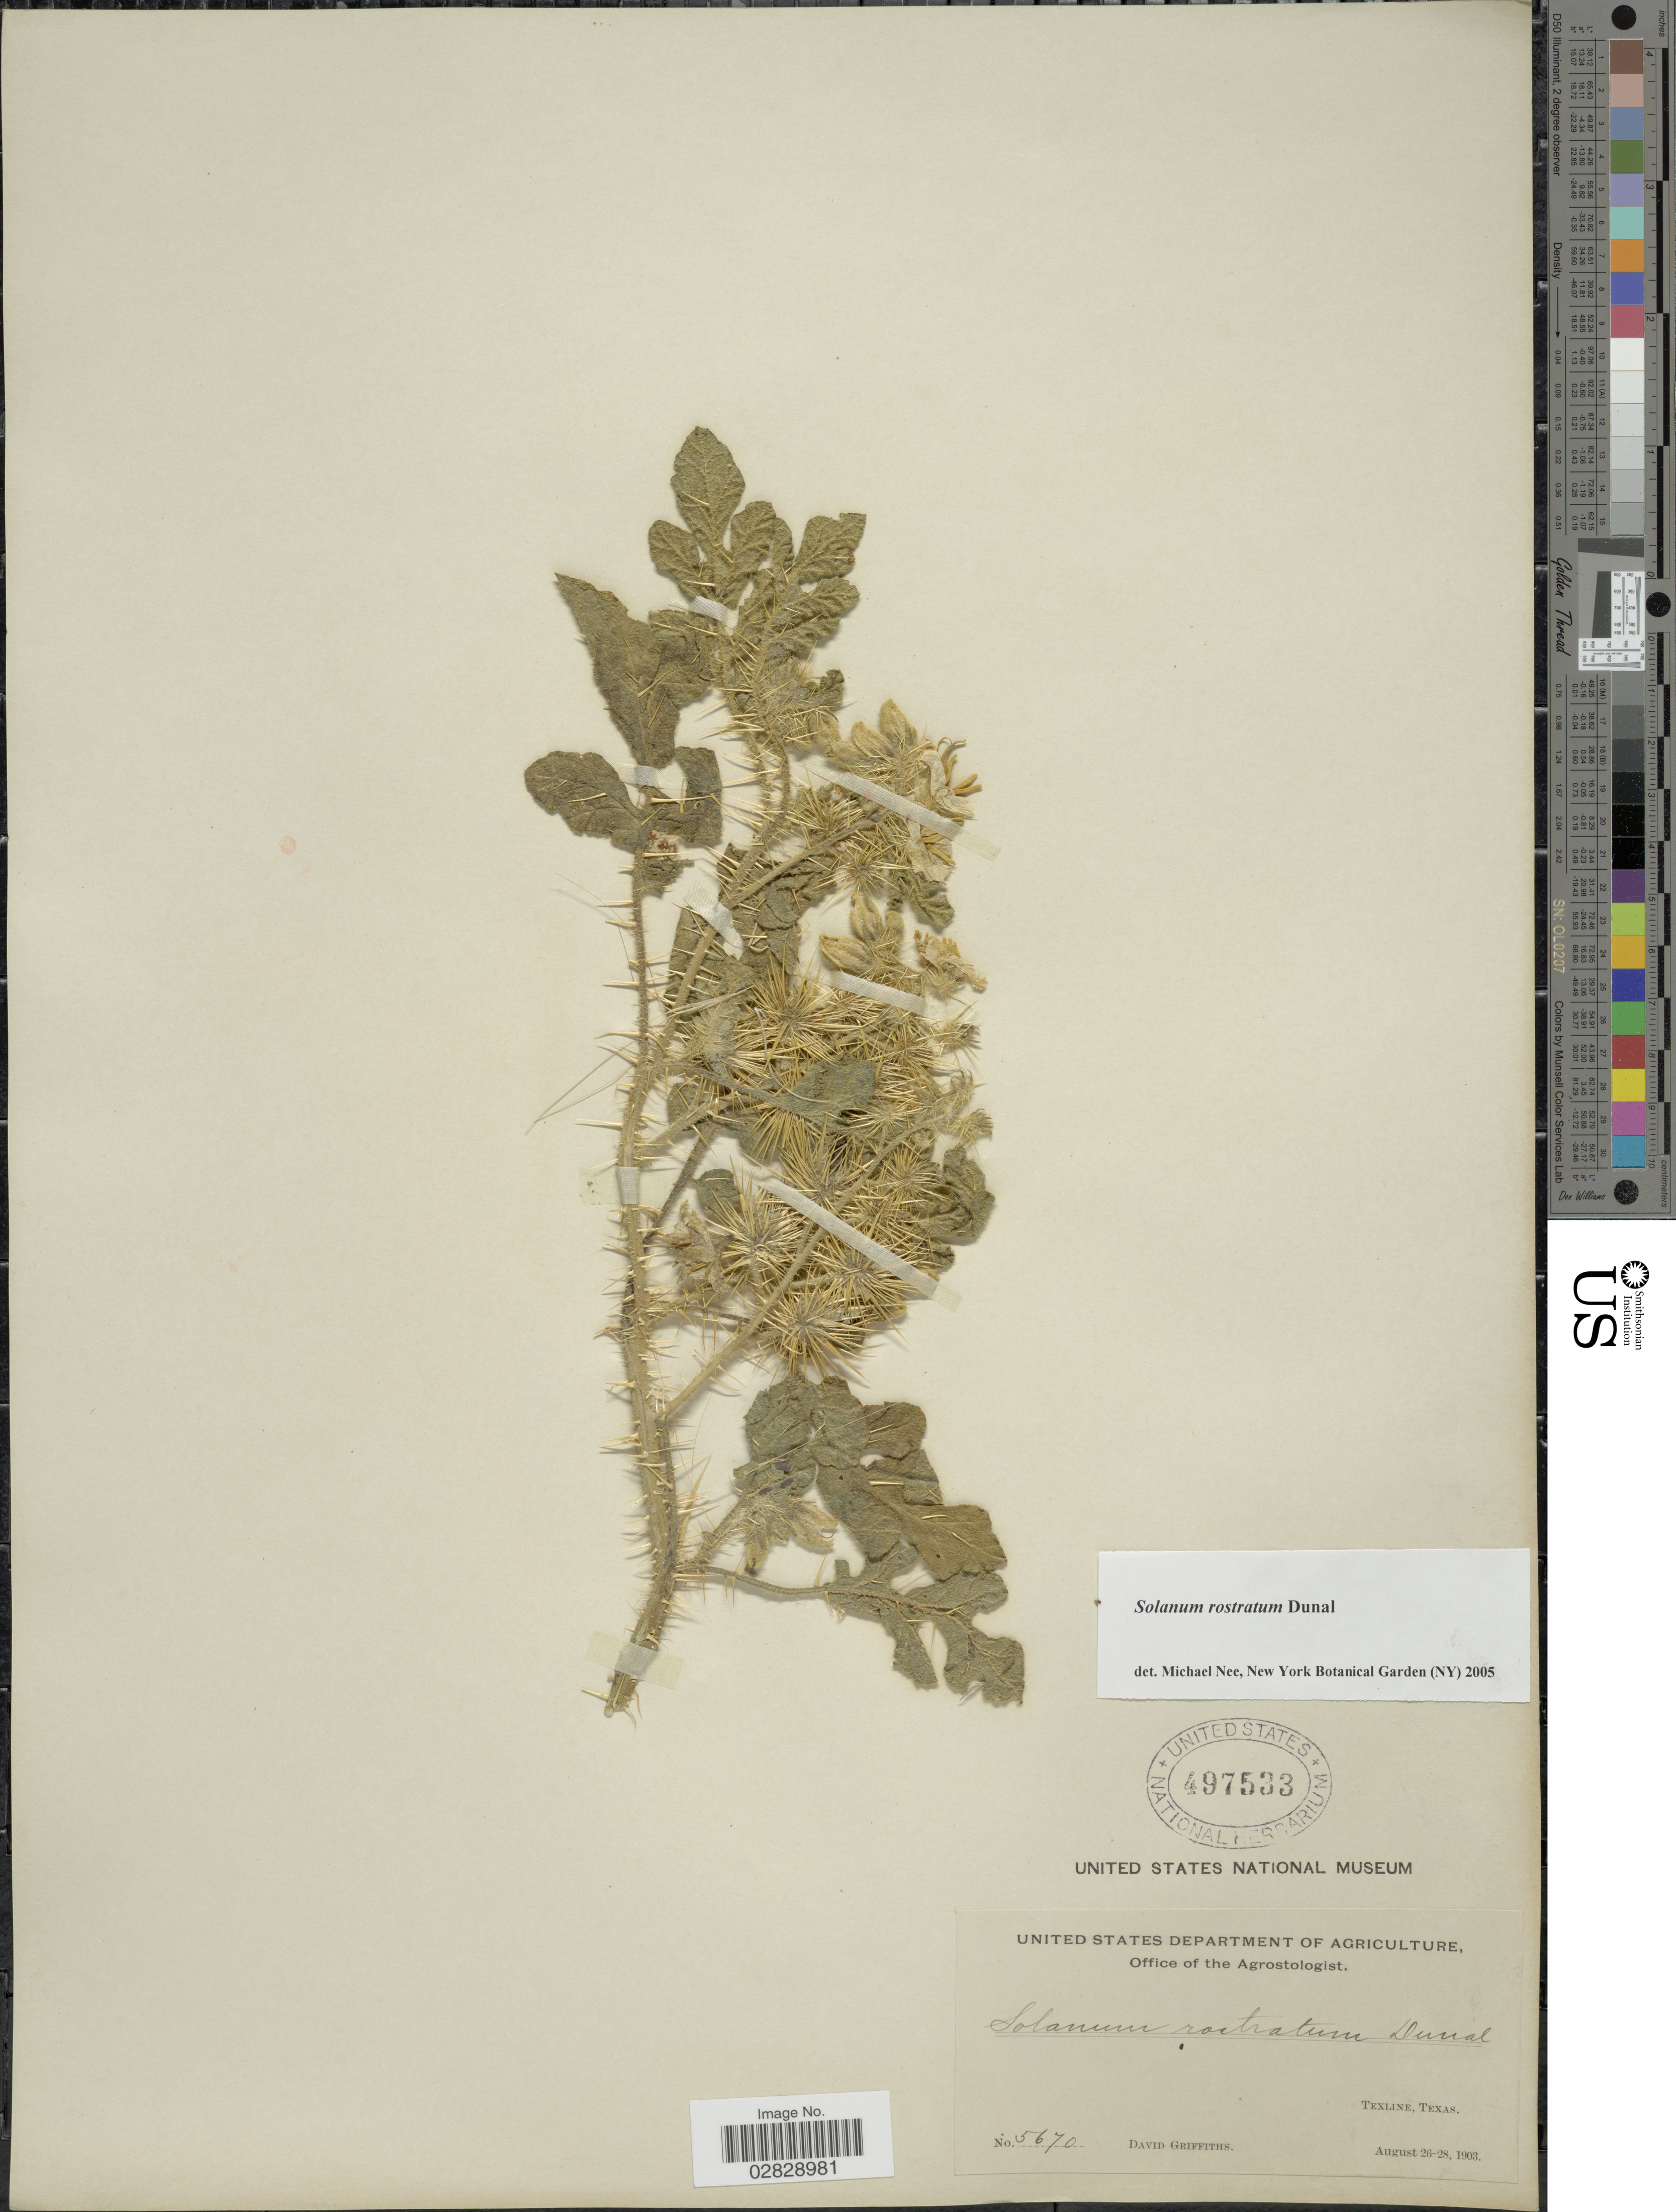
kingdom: Plantae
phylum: Tracheophyta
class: Magnoliopsida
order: Solanales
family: Solanaceae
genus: Solanum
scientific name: Solanum rostratum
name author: Dunal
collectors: D. Griffiths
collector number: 5670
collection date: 1903-08-26/1903-08-28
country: United States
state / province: Texas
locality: Texline.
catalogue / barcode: US 497533